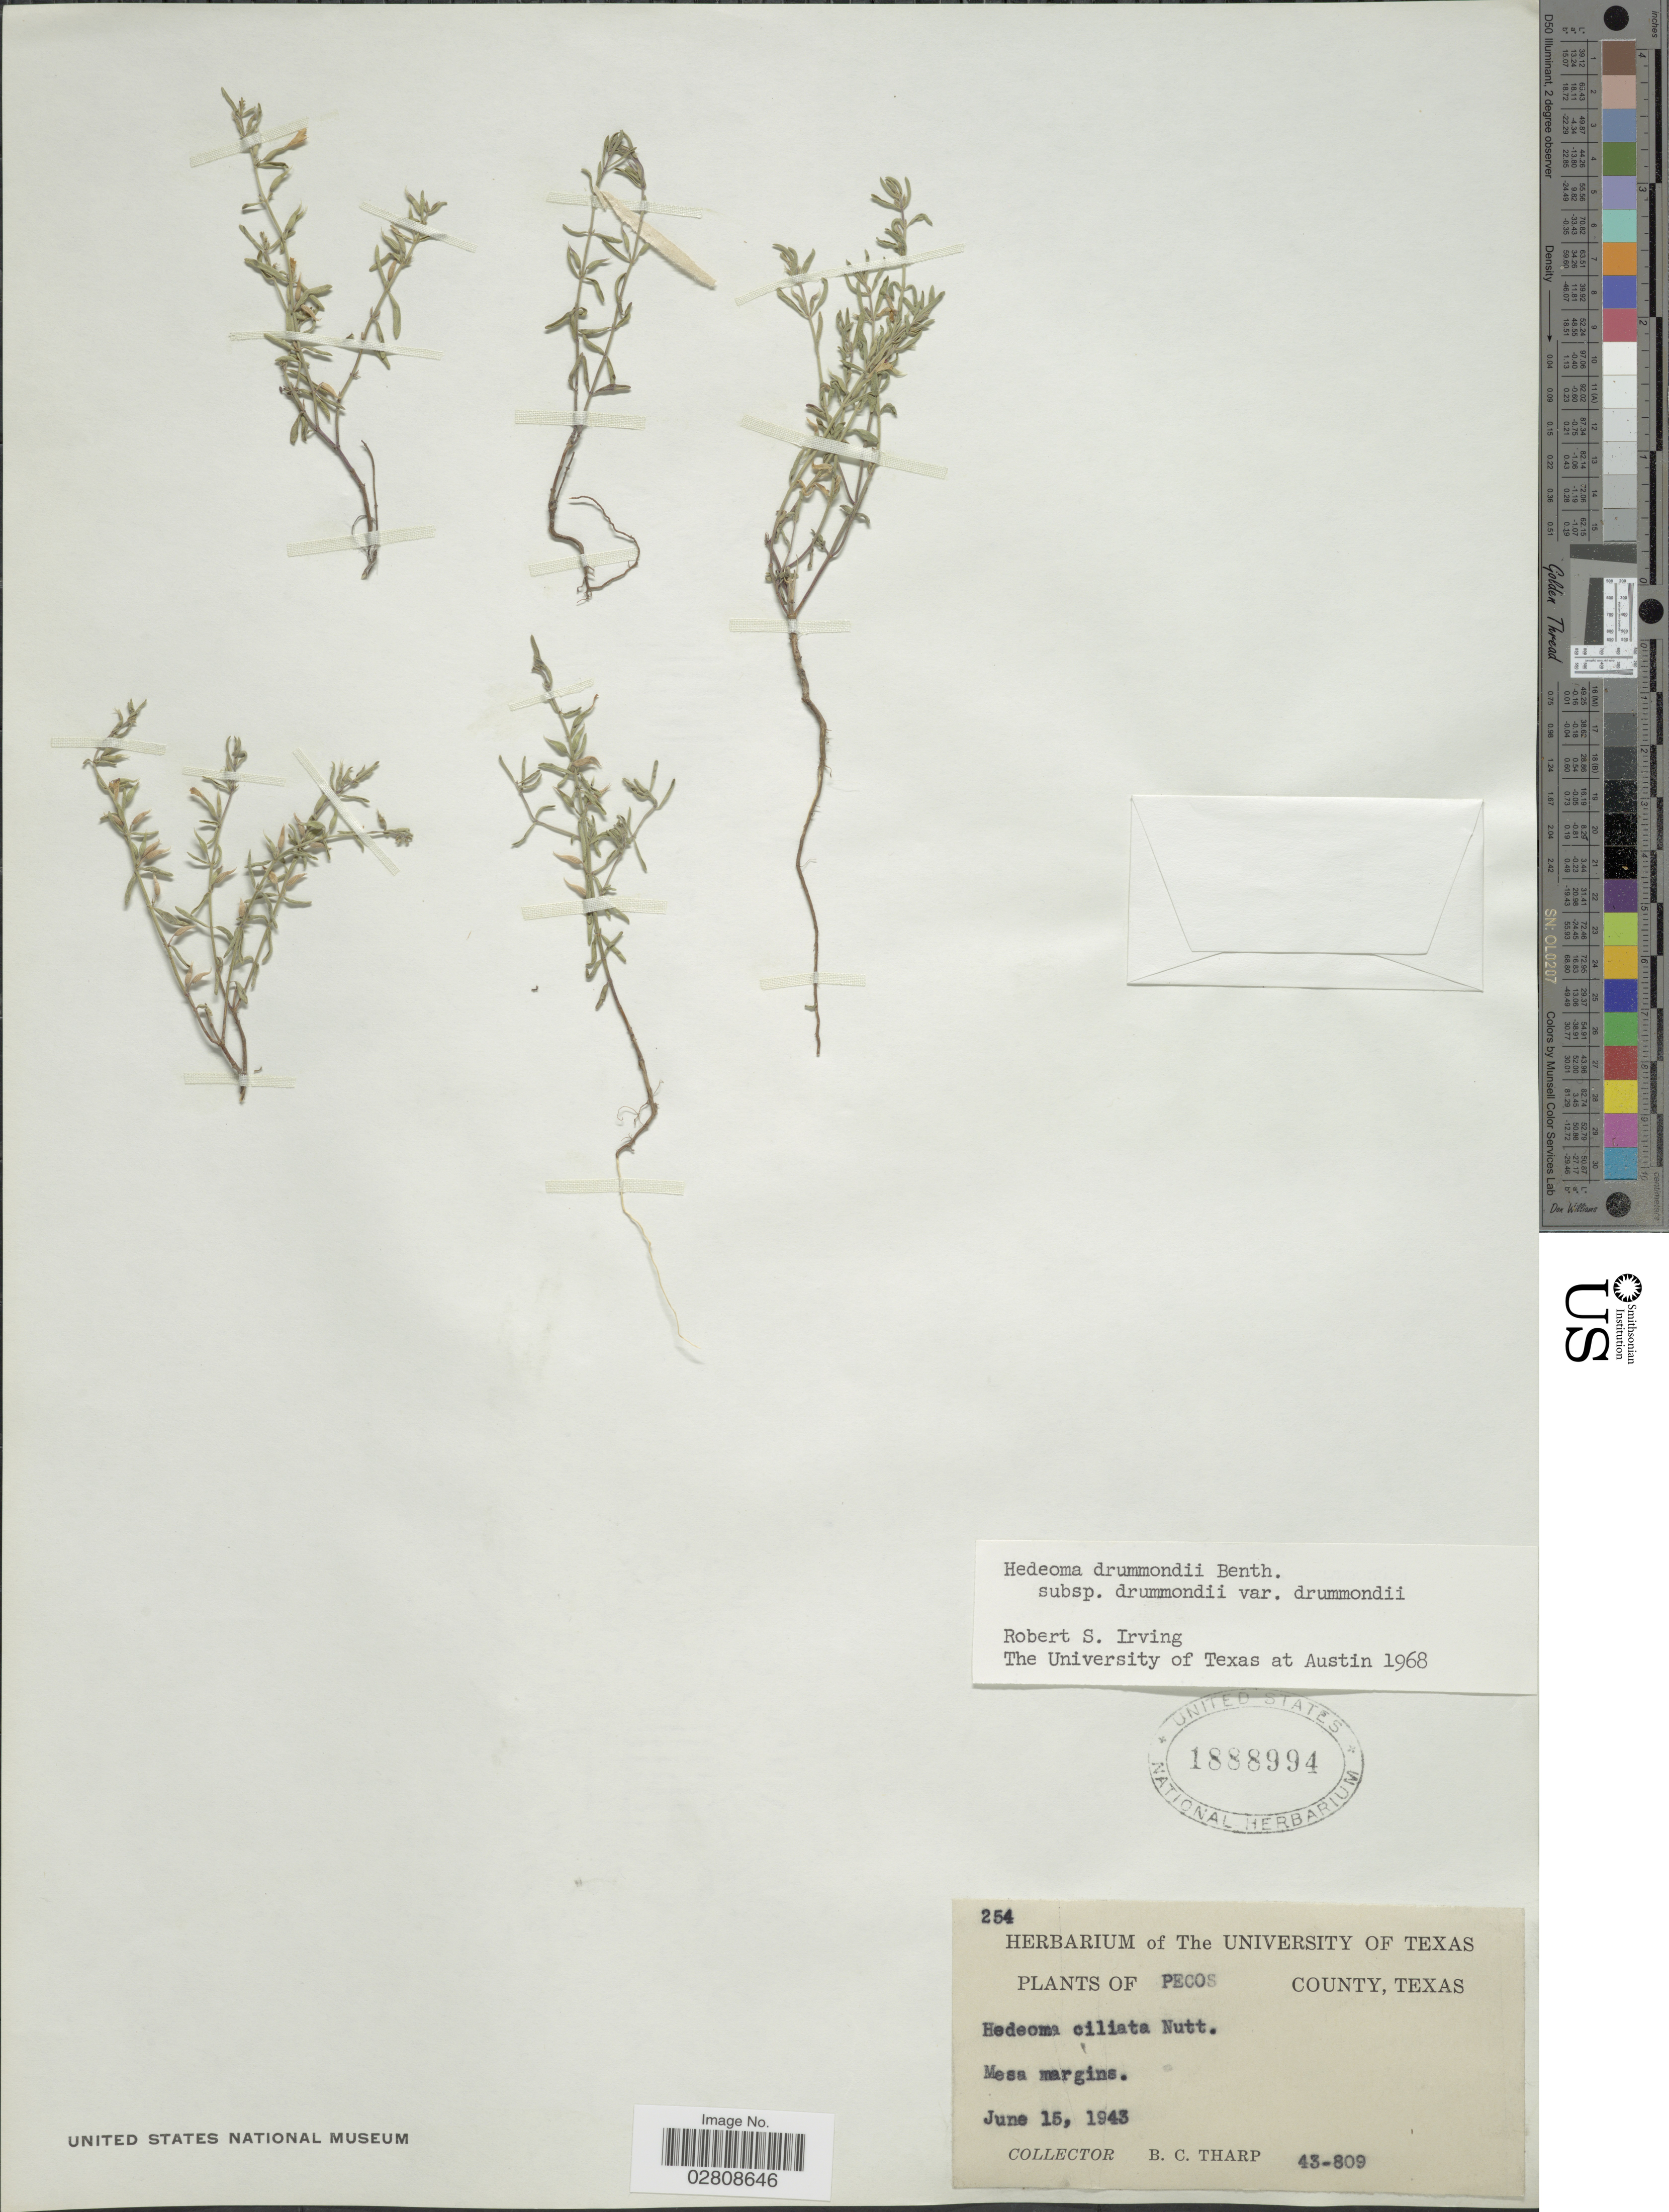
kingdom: Plantae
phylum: Tracheophyta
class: Magnoliopsida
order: Lamiales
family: Lamiaceae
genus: Hedeoma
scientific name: Hedeoma drummondii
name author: Benth.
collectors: B. C. Tharp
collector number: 43-809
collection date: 1943-06-15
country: United States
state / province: Texas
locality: Pecos County. Mesa margins.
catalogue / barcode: US 1888994